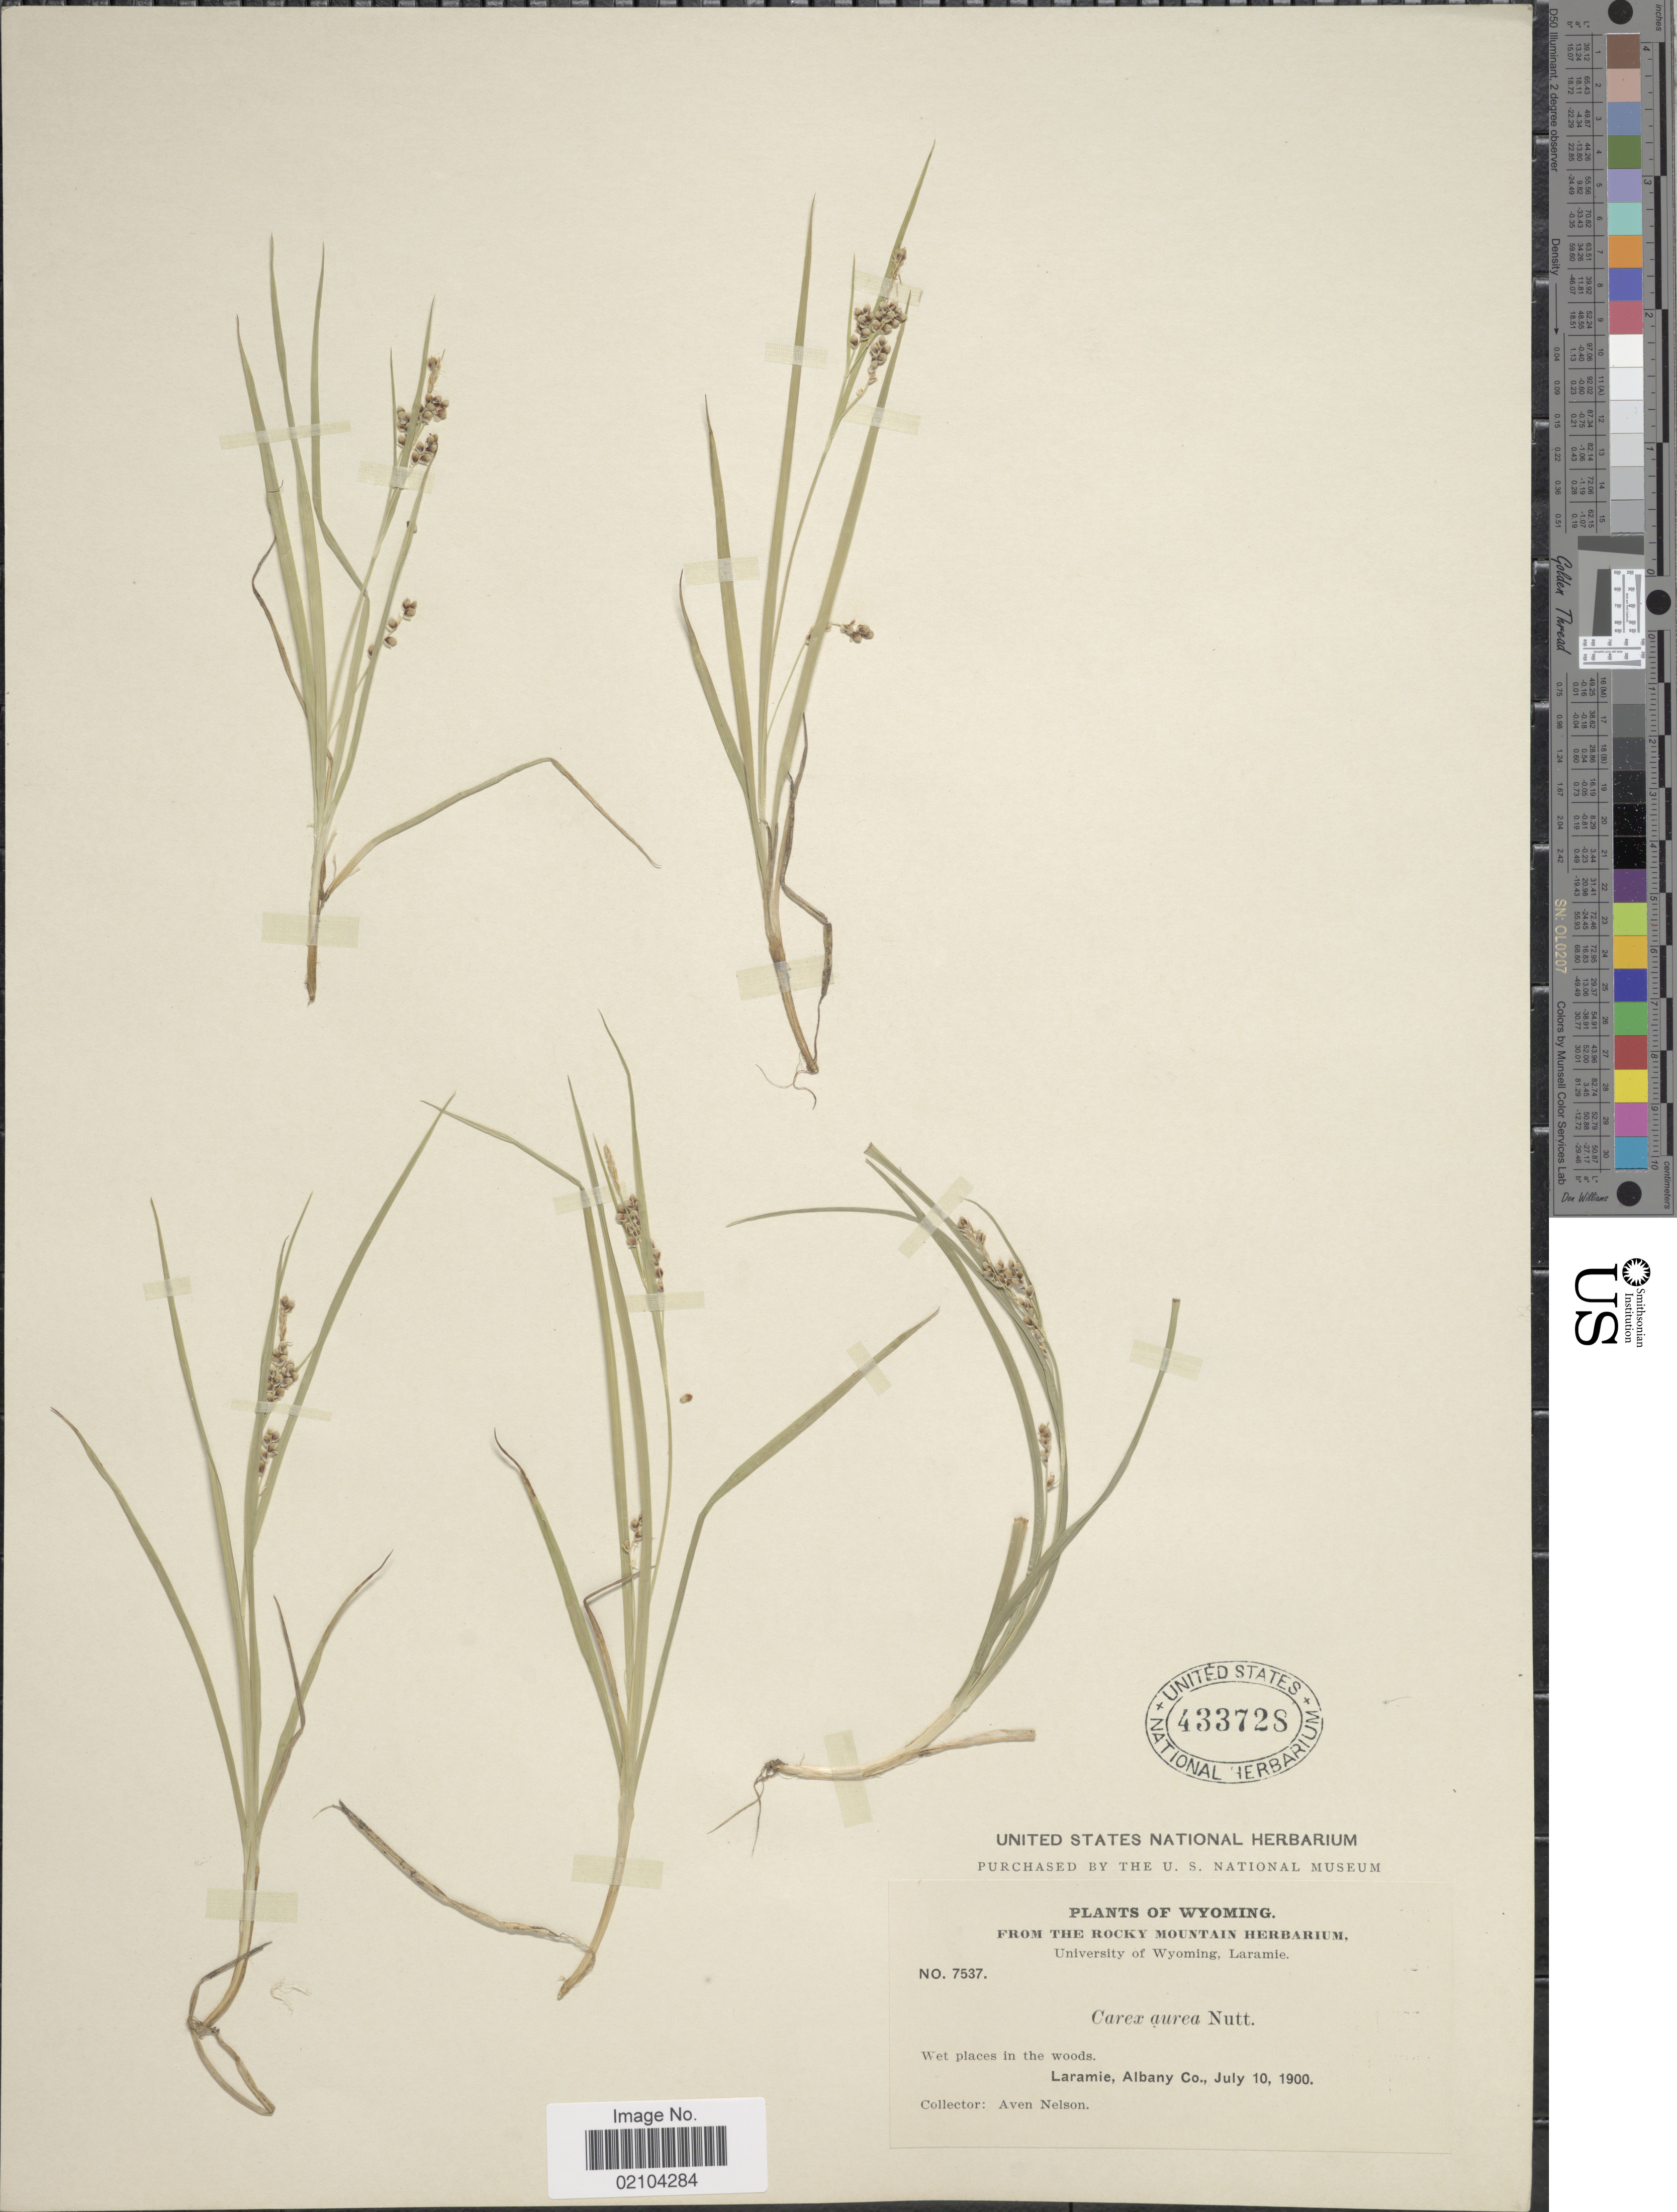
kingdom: Plantae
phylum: Tracheophyta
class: Liliopsida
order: Poales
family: Cyperaceae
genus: Carex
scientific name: Carex aurea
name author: Nutt.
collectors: A. Nelson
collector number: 7537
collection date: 1900-07-10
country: United States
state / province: Wyoming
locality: Wet places in the woods, Laramie, Albany Co.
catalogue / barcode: US 433728